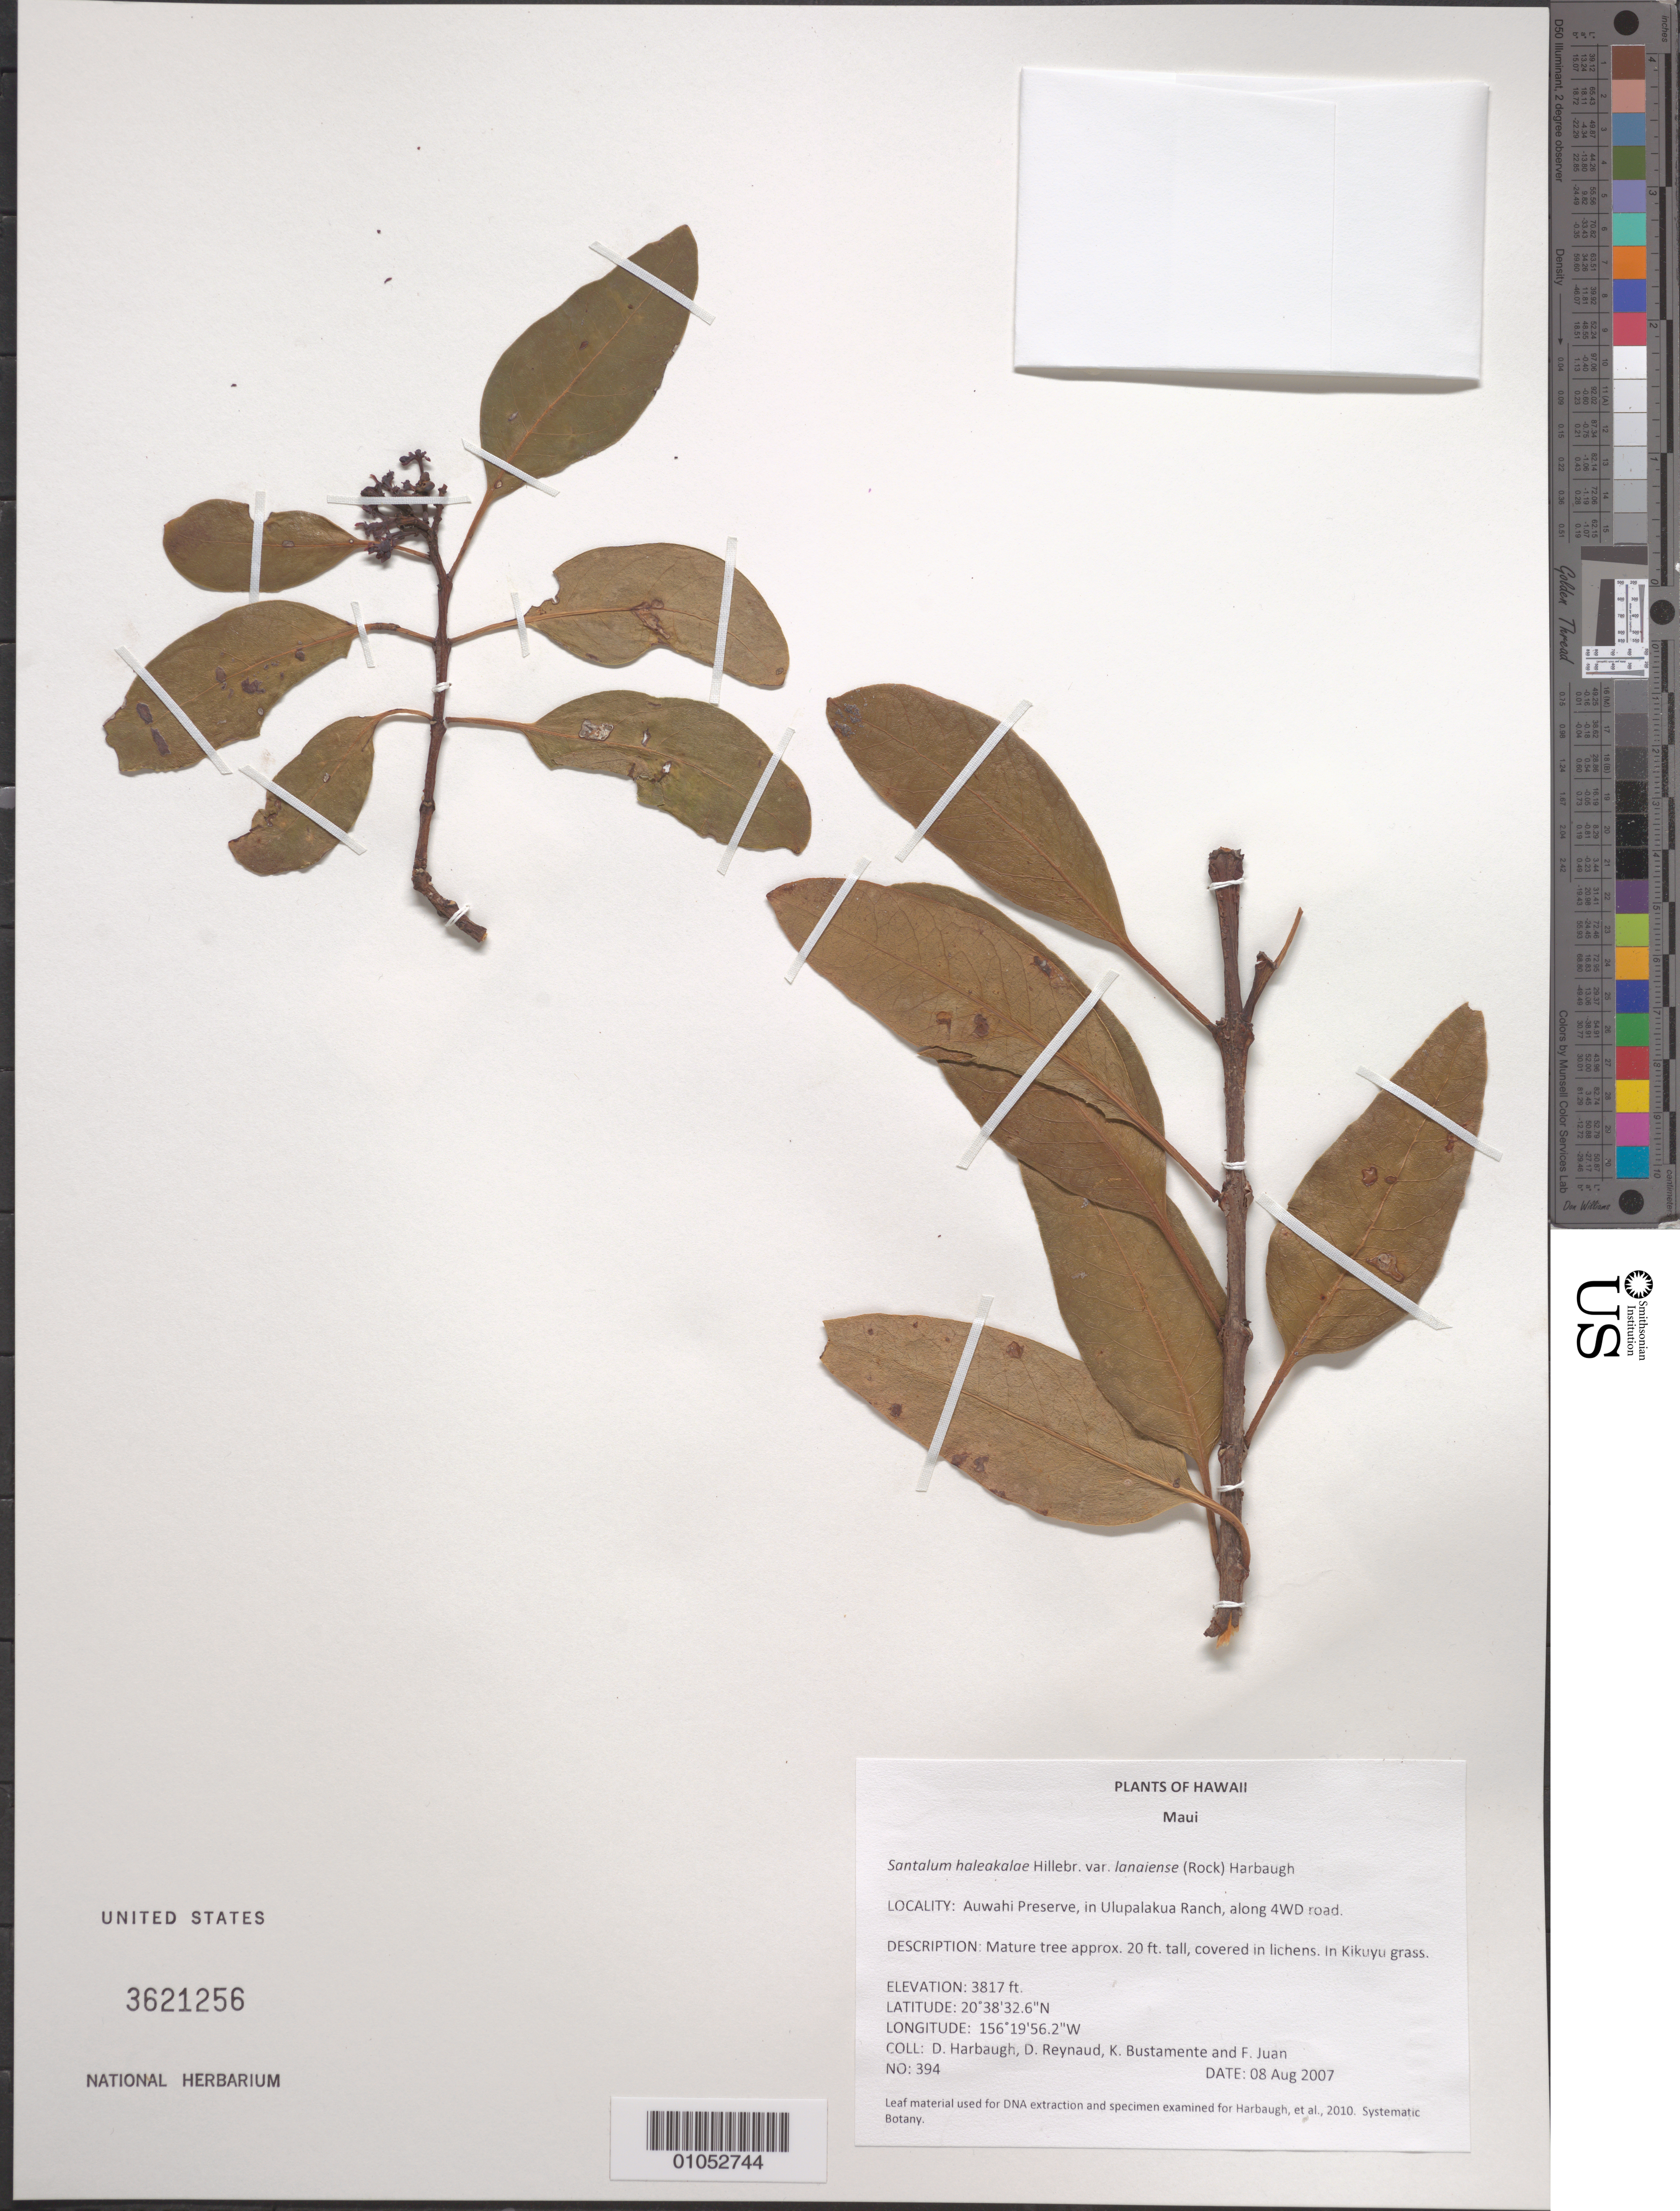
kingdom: Plantae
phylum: Tracheophyta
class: Magnoliopsida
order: Santalales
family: Santalaceae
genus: Santalum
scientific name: Santalum haleakalae var. lanaiense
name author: (Rock) Harbaugh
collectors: D. Harbaugh, D. Reynaud, K. M. Bustamente & F. Juan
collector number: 394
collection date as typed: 8 Aug 2007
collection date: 2007-08-08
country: United States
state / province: Hawaii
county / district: Maui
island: Maui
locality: Auwahi Preserve, in Ulupalakua Ranch, along 4WD road.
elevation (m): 1163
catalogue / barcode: US 3621256